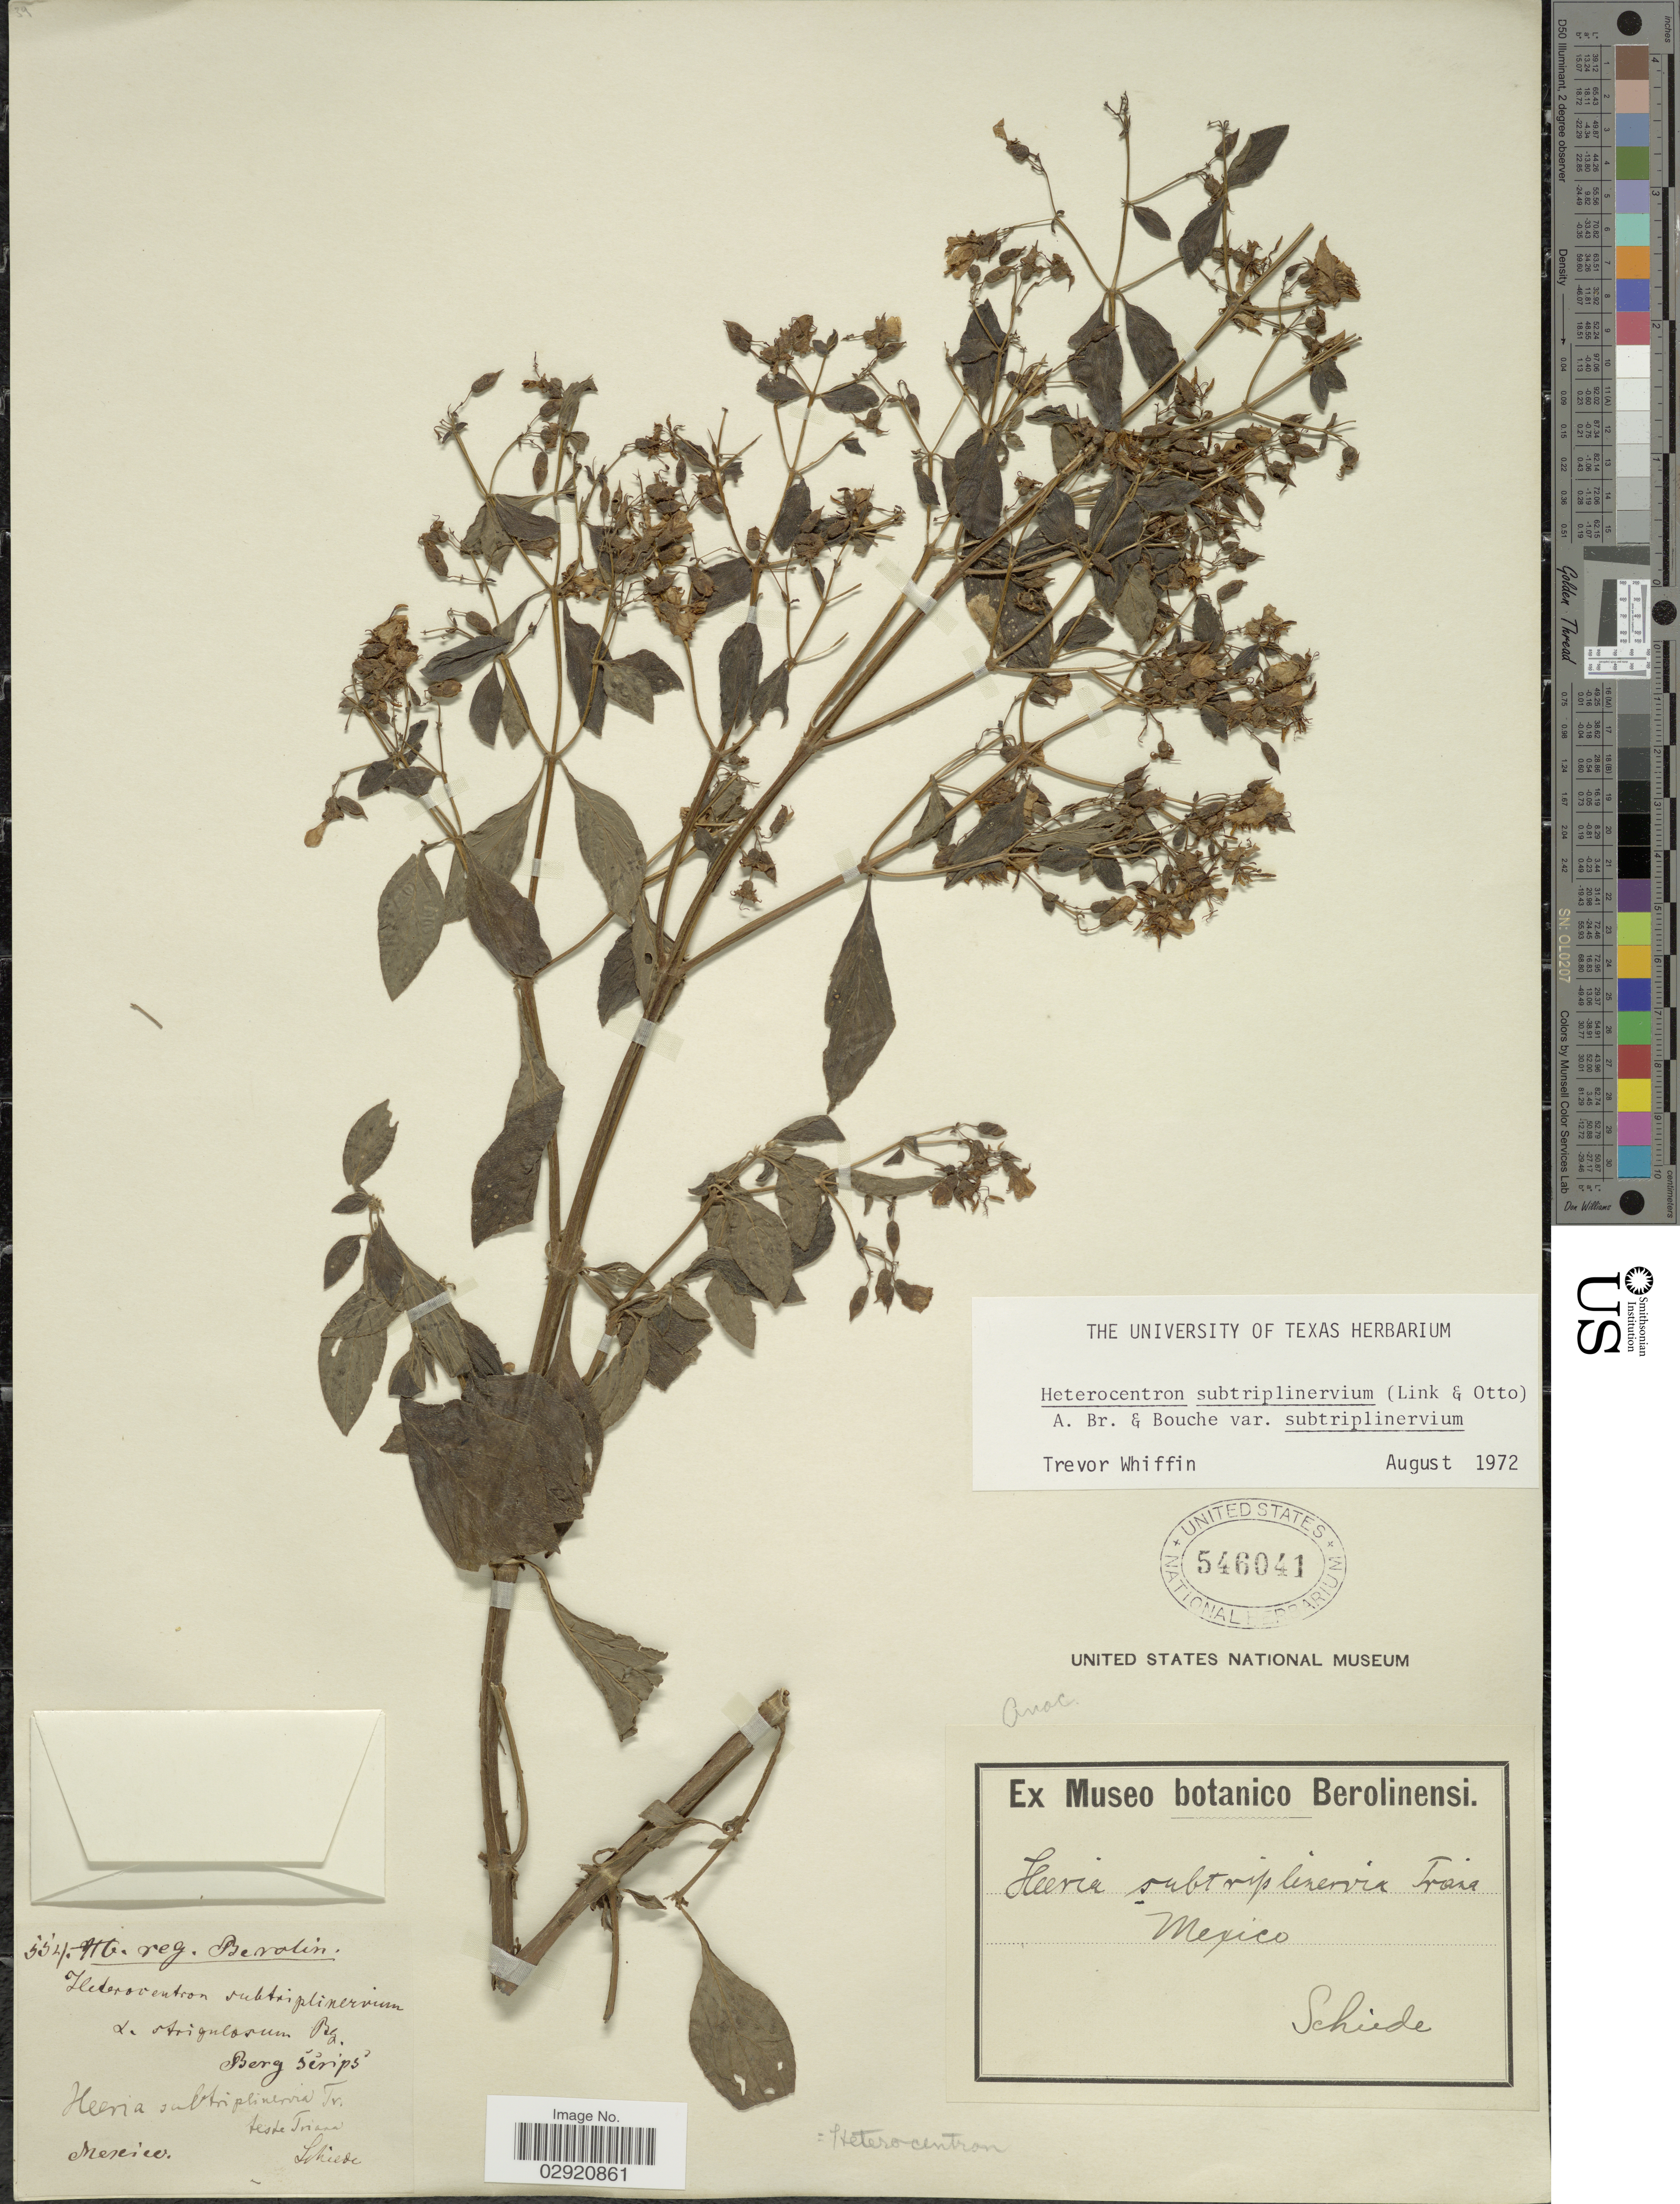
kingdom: Plantae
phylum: Tracheophyta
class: Magnoliopsida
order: Myrtales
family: Melastomataceae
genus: Heterocentron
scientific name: Heterocentron subtriplinervium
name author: (Link & Otto) A. Braun & C.D. Bouché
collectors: Schiede, --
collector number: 554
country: Mexico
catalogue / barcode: US 546041